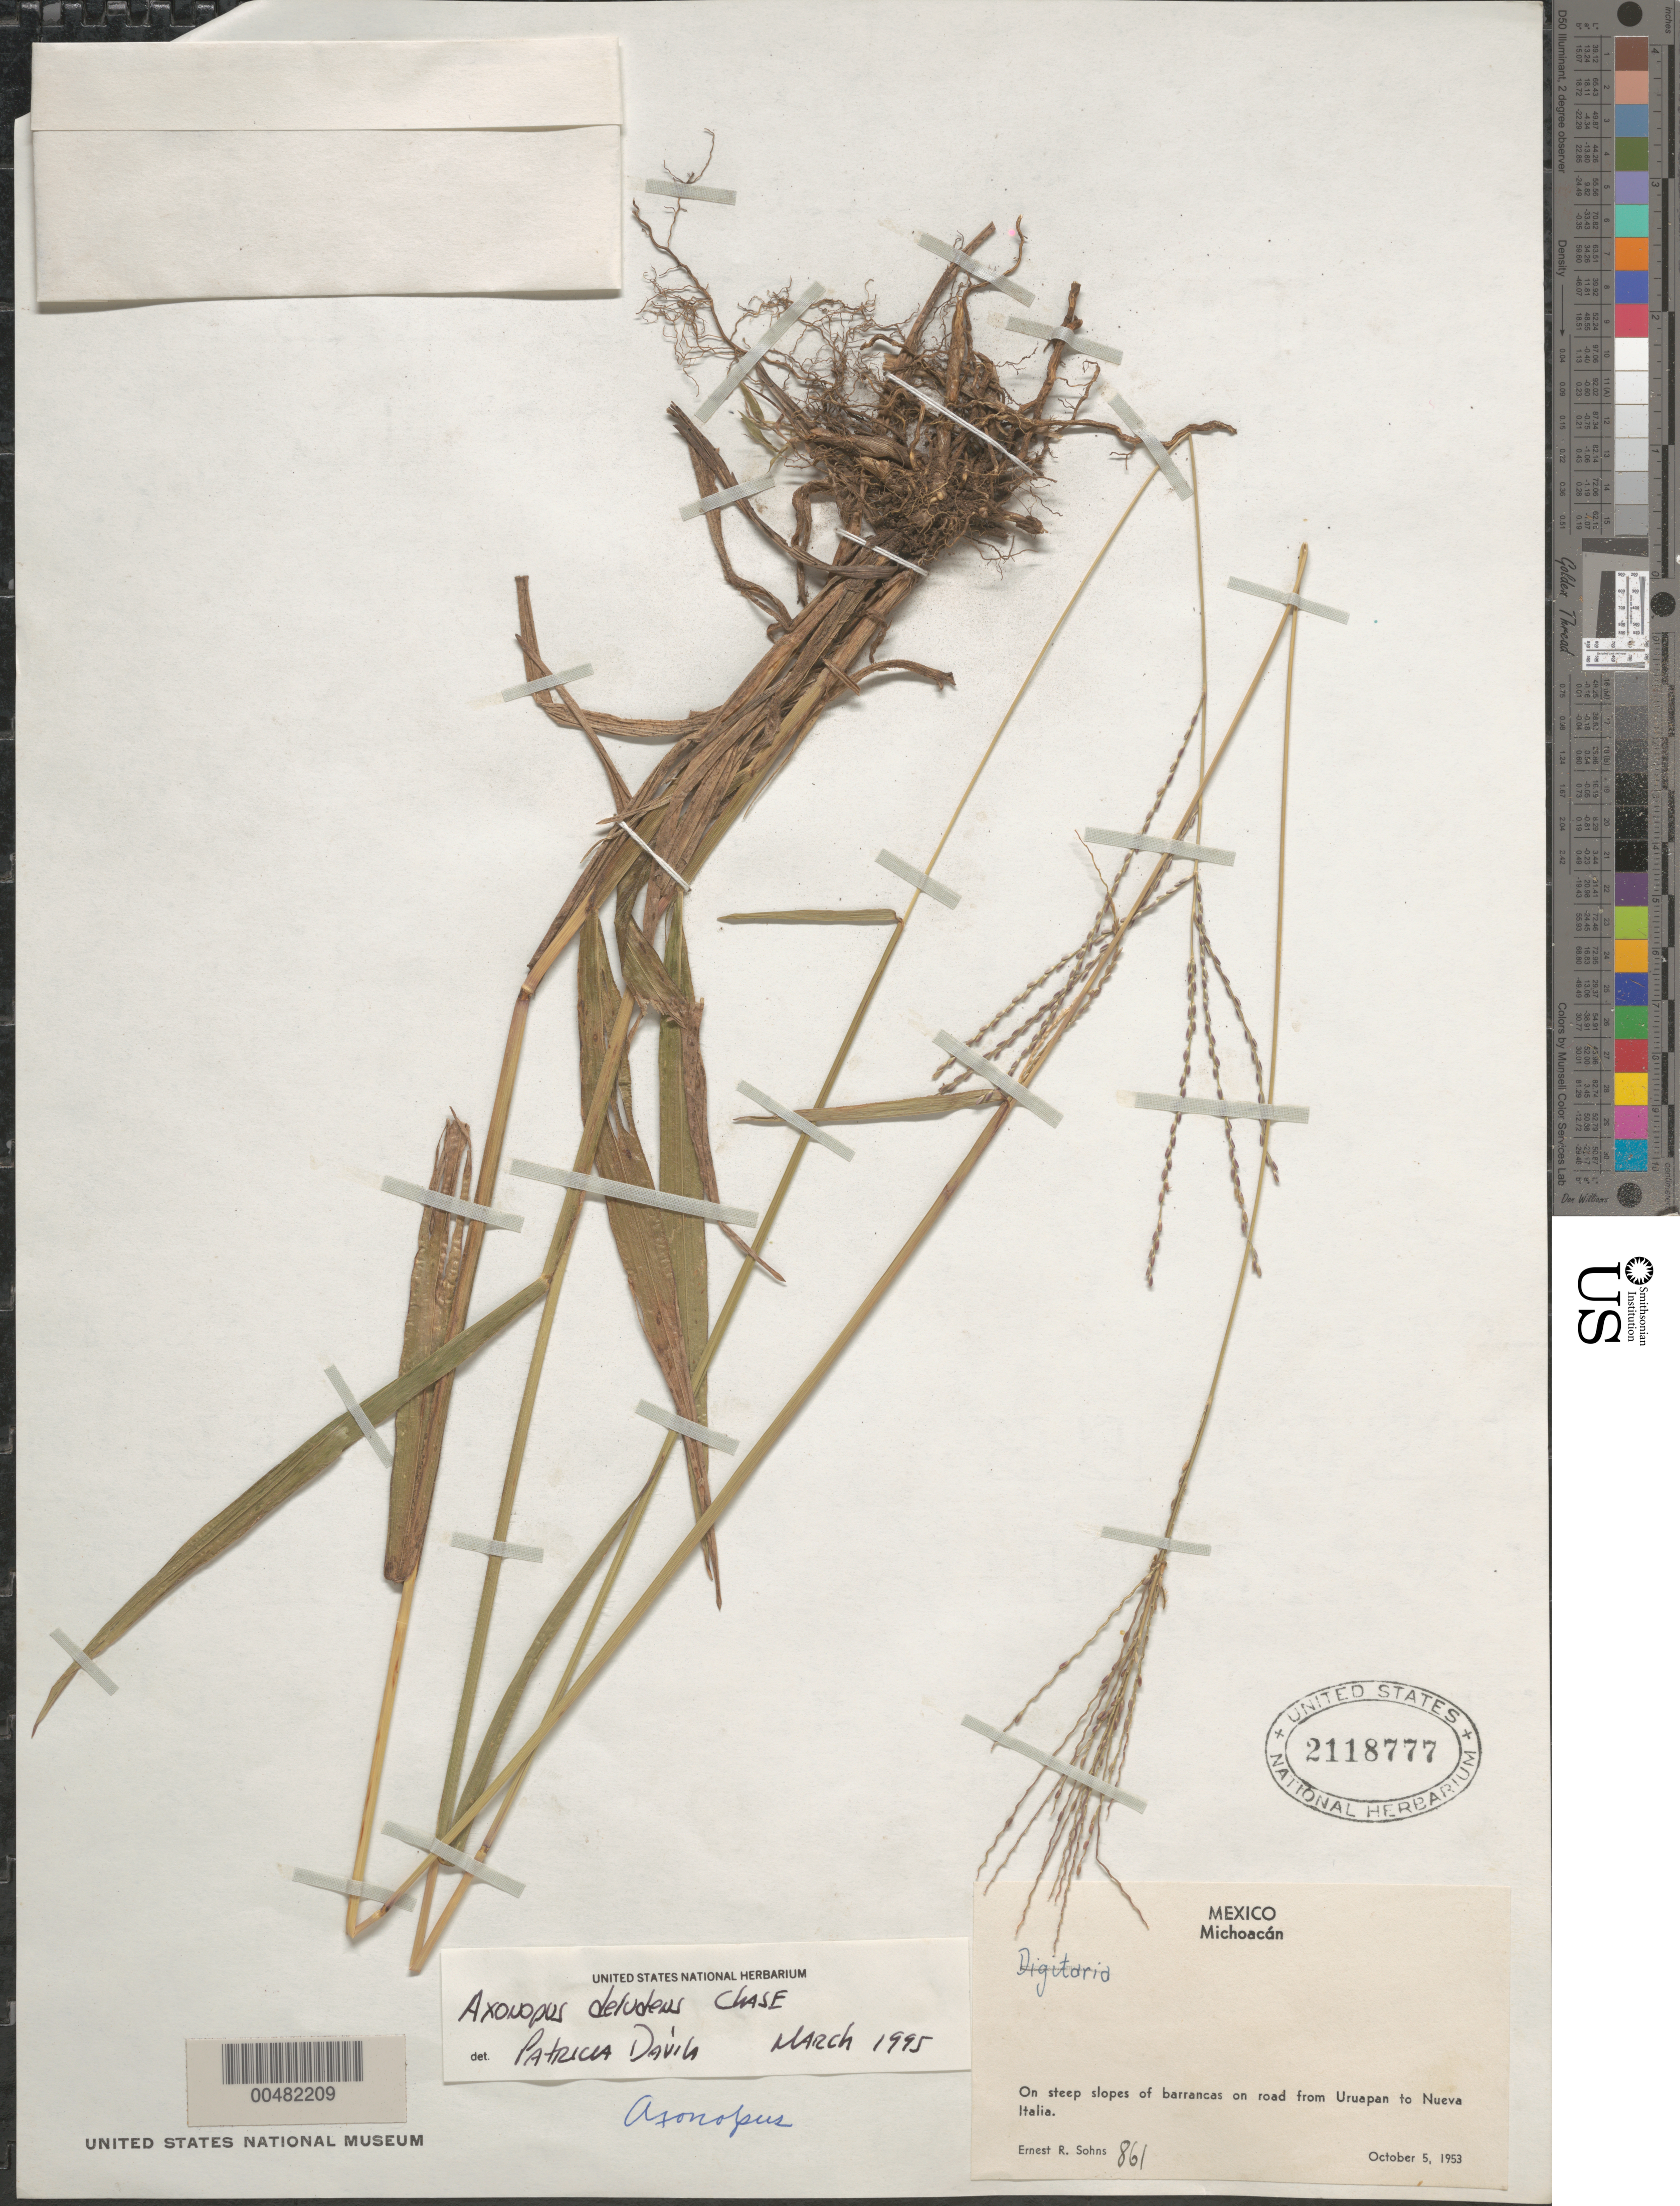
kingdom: Plantae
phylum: Tracheophyta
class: Liliopsida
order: Poales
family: Poaceae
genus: Axonopus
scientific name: Axonopus deludens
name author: Chase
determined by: Dávila, P. D.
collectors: E. R. Sohns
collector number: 861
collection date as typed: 5 Oct 1953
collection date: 1953-10-05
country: Mexico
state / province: Michoacán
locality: On road from Uruapan to Nueva Italia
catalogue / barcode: US 2118777